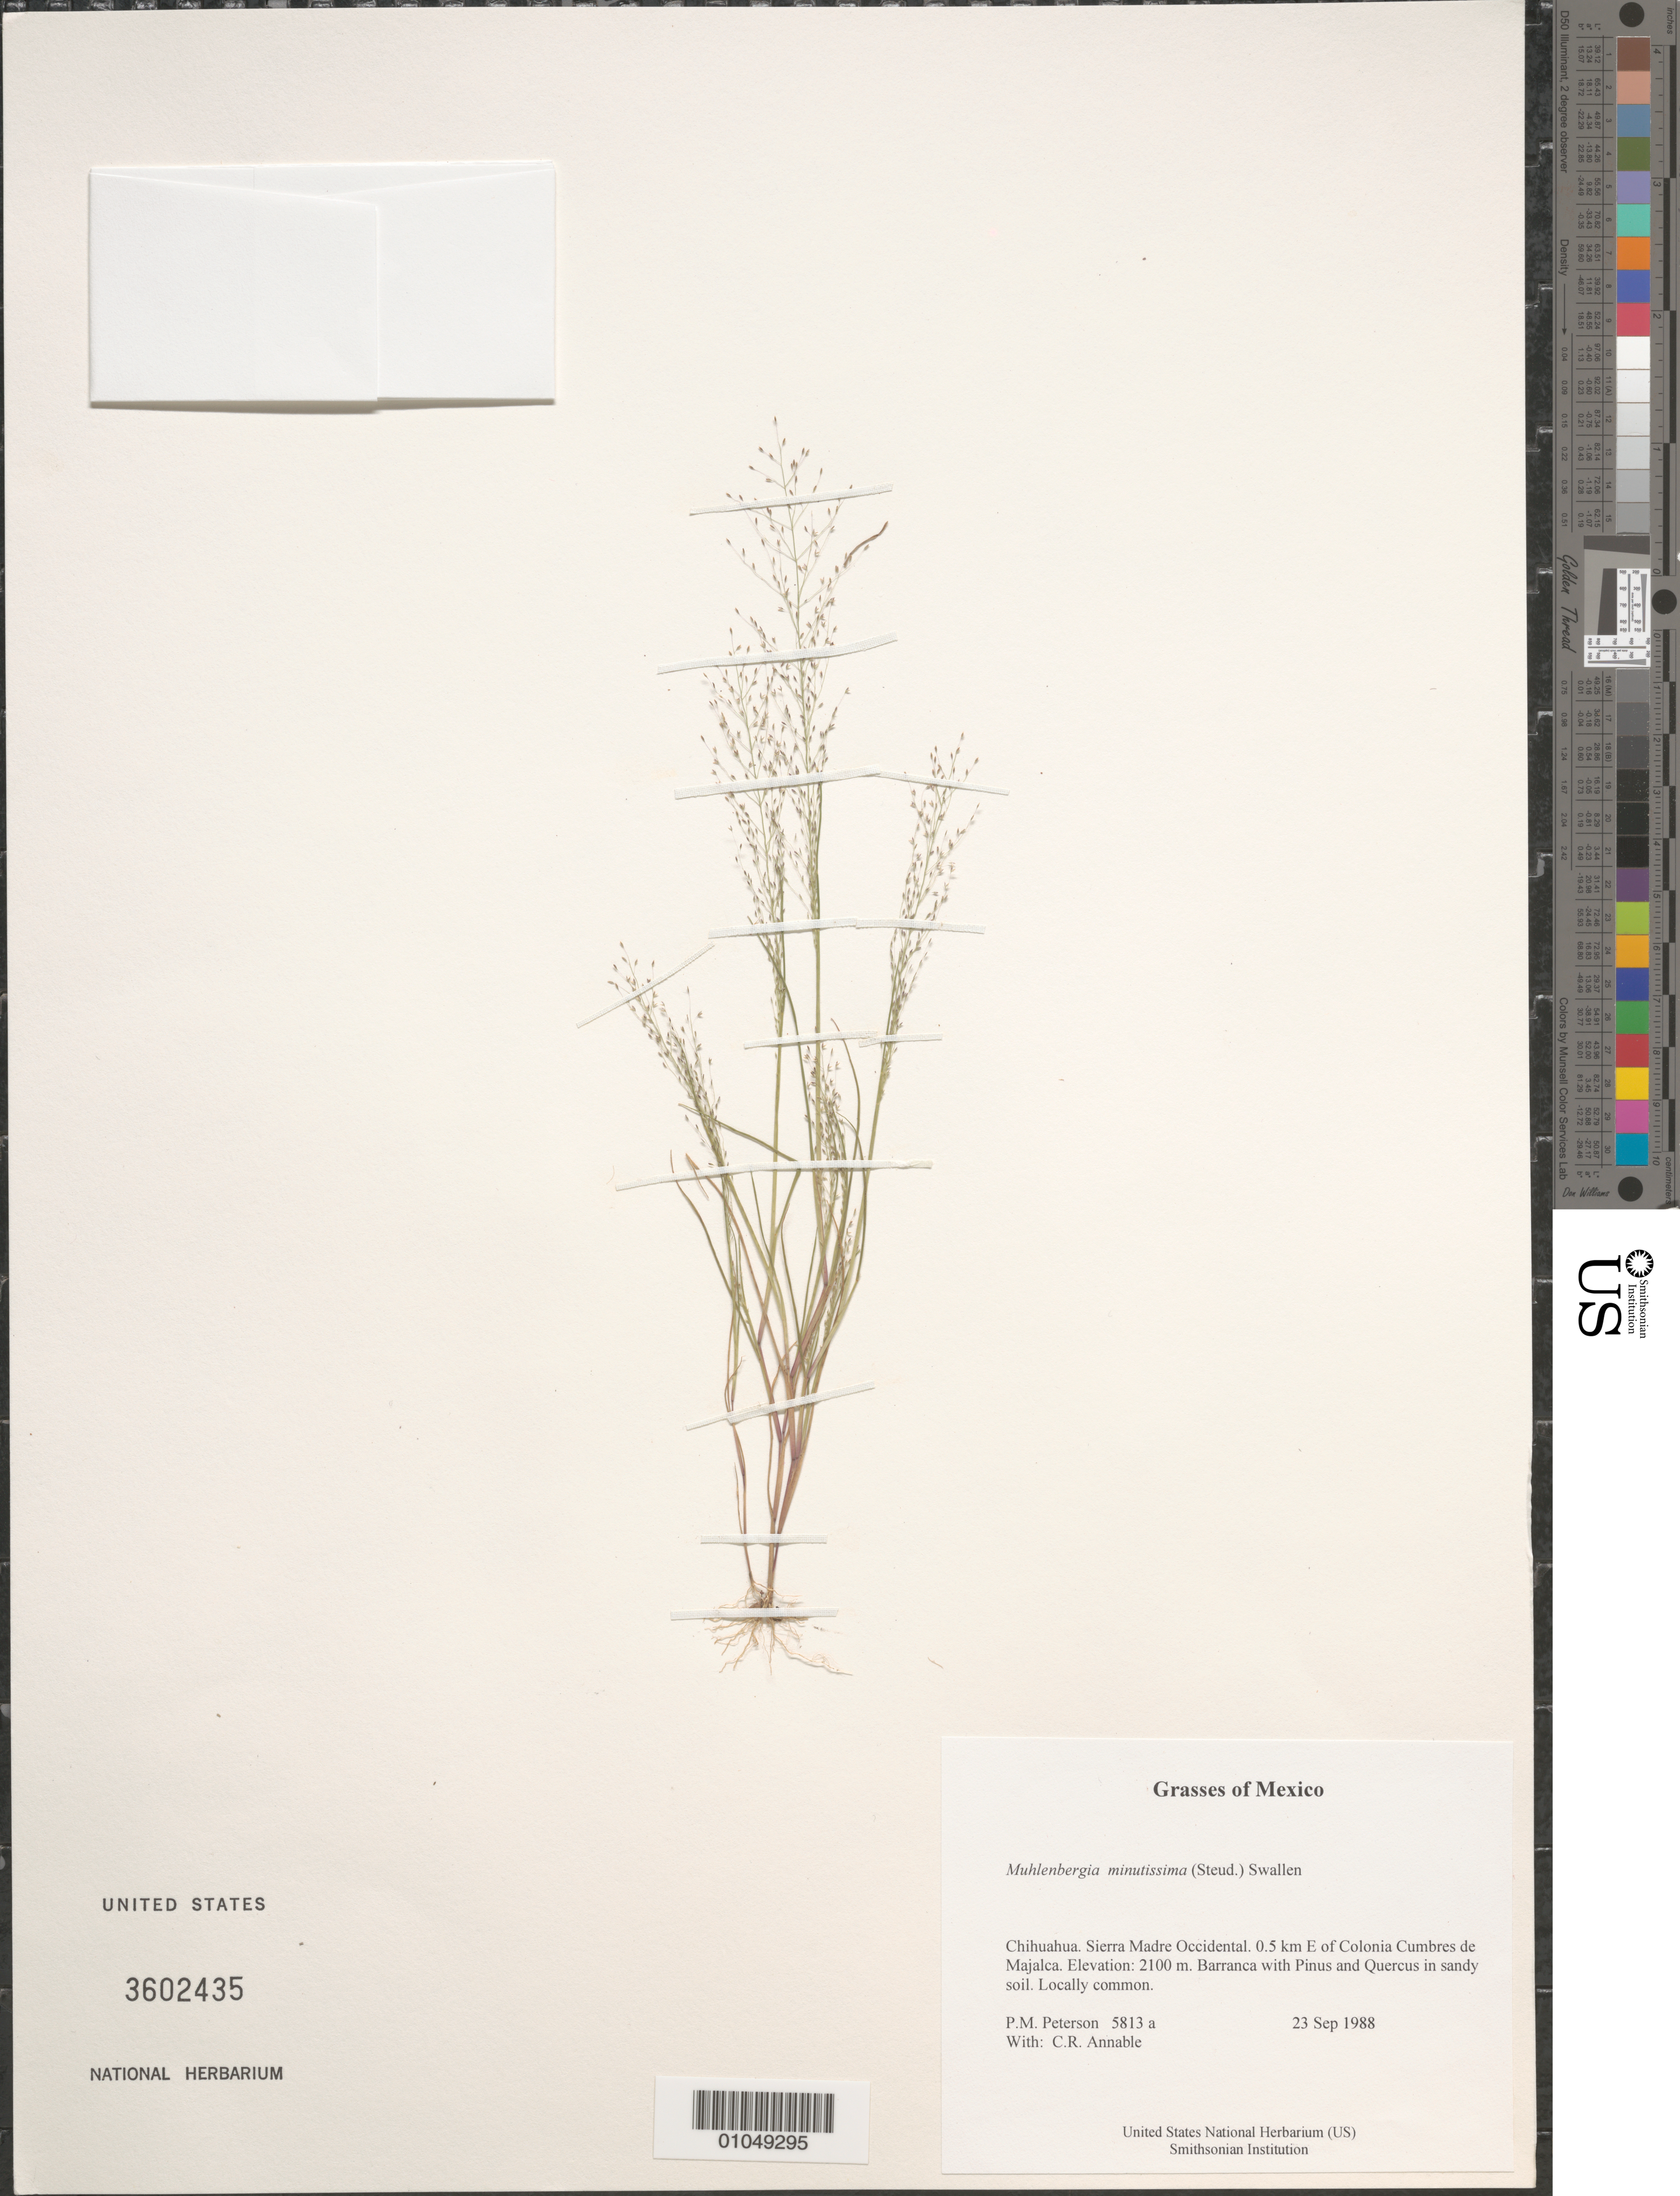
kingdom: Plantae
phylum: Tracheophyta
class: Liliopsida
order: Poales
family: Poaceae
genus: Muhlenbergia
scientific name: Muhlenbergia minutissima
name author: (Steud.) Swallen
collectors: P. M. Peterson & C. R. Annable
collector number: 05813 a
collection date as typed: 23 Sep 1988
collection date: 1988-09-23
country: Mexico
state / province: Chihuahua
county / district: Sierra Madre Occidental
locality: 0.5 km E of Colonia Cumbres de Majalca.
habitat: Barranca with Pinus and Quercus in sandy soil.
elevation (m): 2100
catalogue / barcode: US 3602435